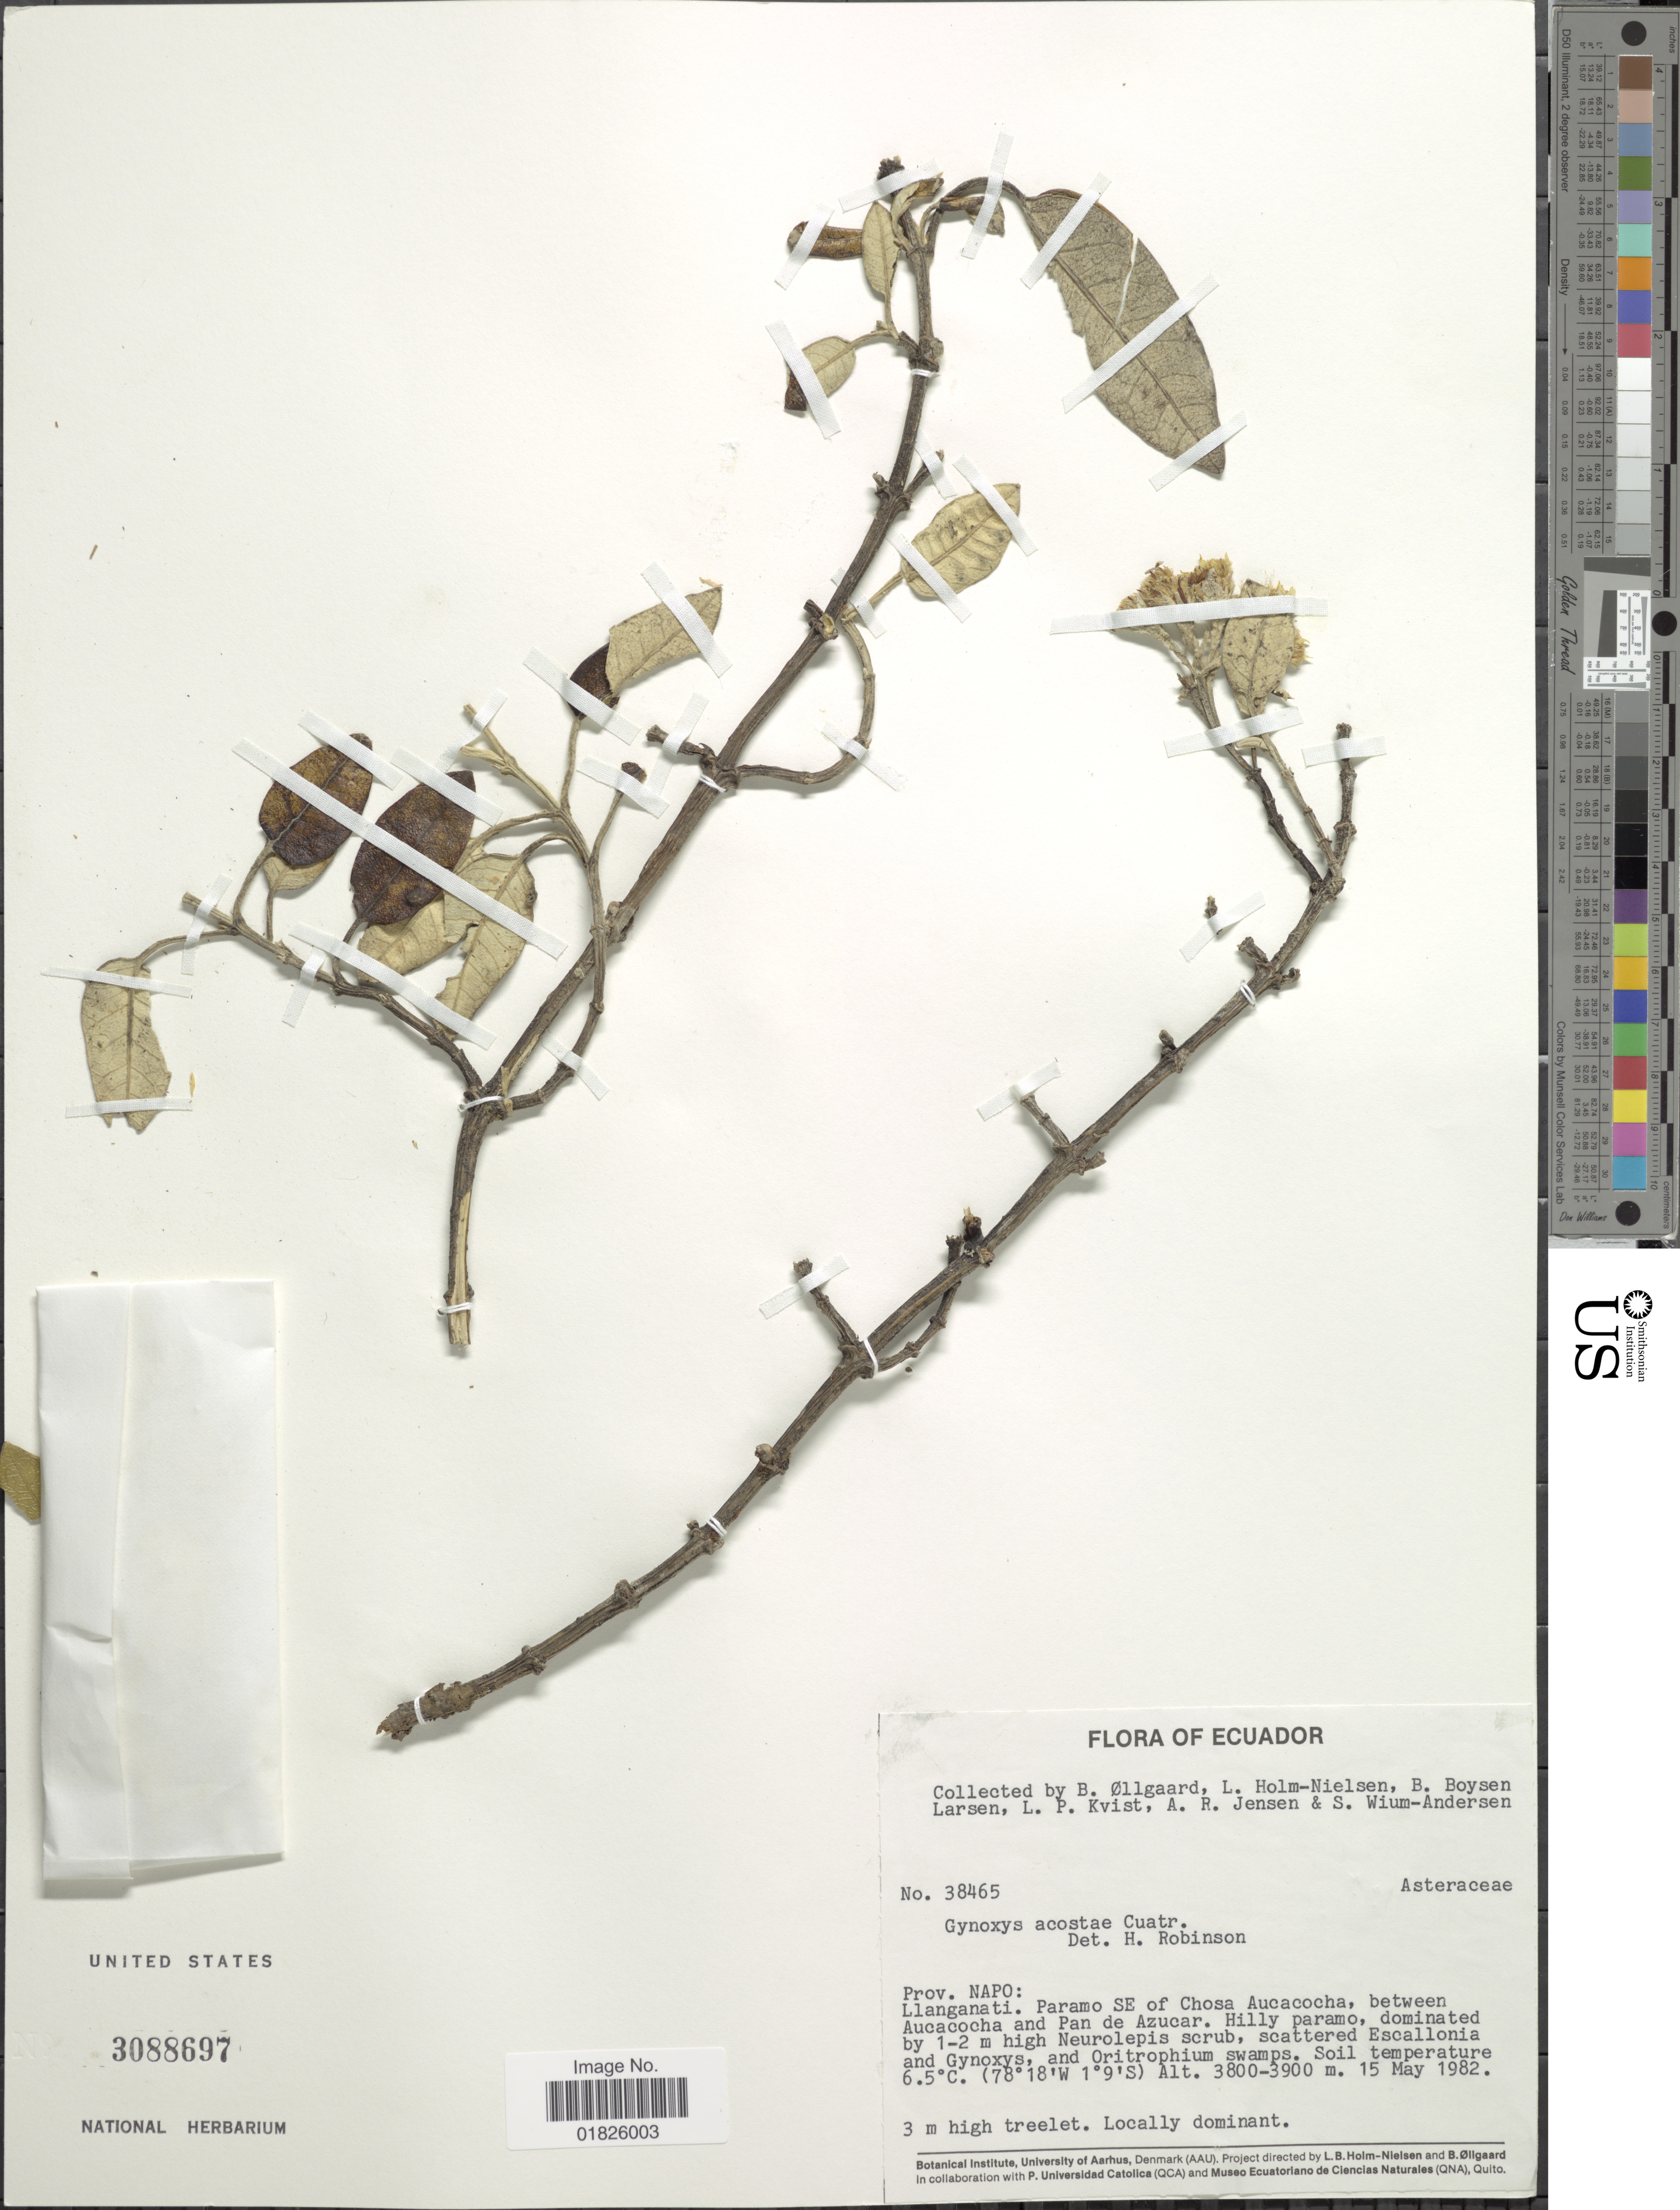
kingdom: Plantae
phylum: Tracheophyta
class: Magnoliopsida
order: Asterales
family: Asteraceae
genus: Gynoxys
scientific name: Gynoxys acostae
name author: Cuatrec.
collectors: B. Øllgaard, L. B. Holm-Nielsen, B. Boysen Larsen, L. P. Kvist & et al.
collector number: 38465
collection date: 1982-05-15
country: Ecuador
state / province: Napo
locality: Llanganati. paramo Se of Chosa Aucacocha, between Aucacocha and Pan de Azucar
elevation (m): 3800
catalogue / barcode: US 3088697